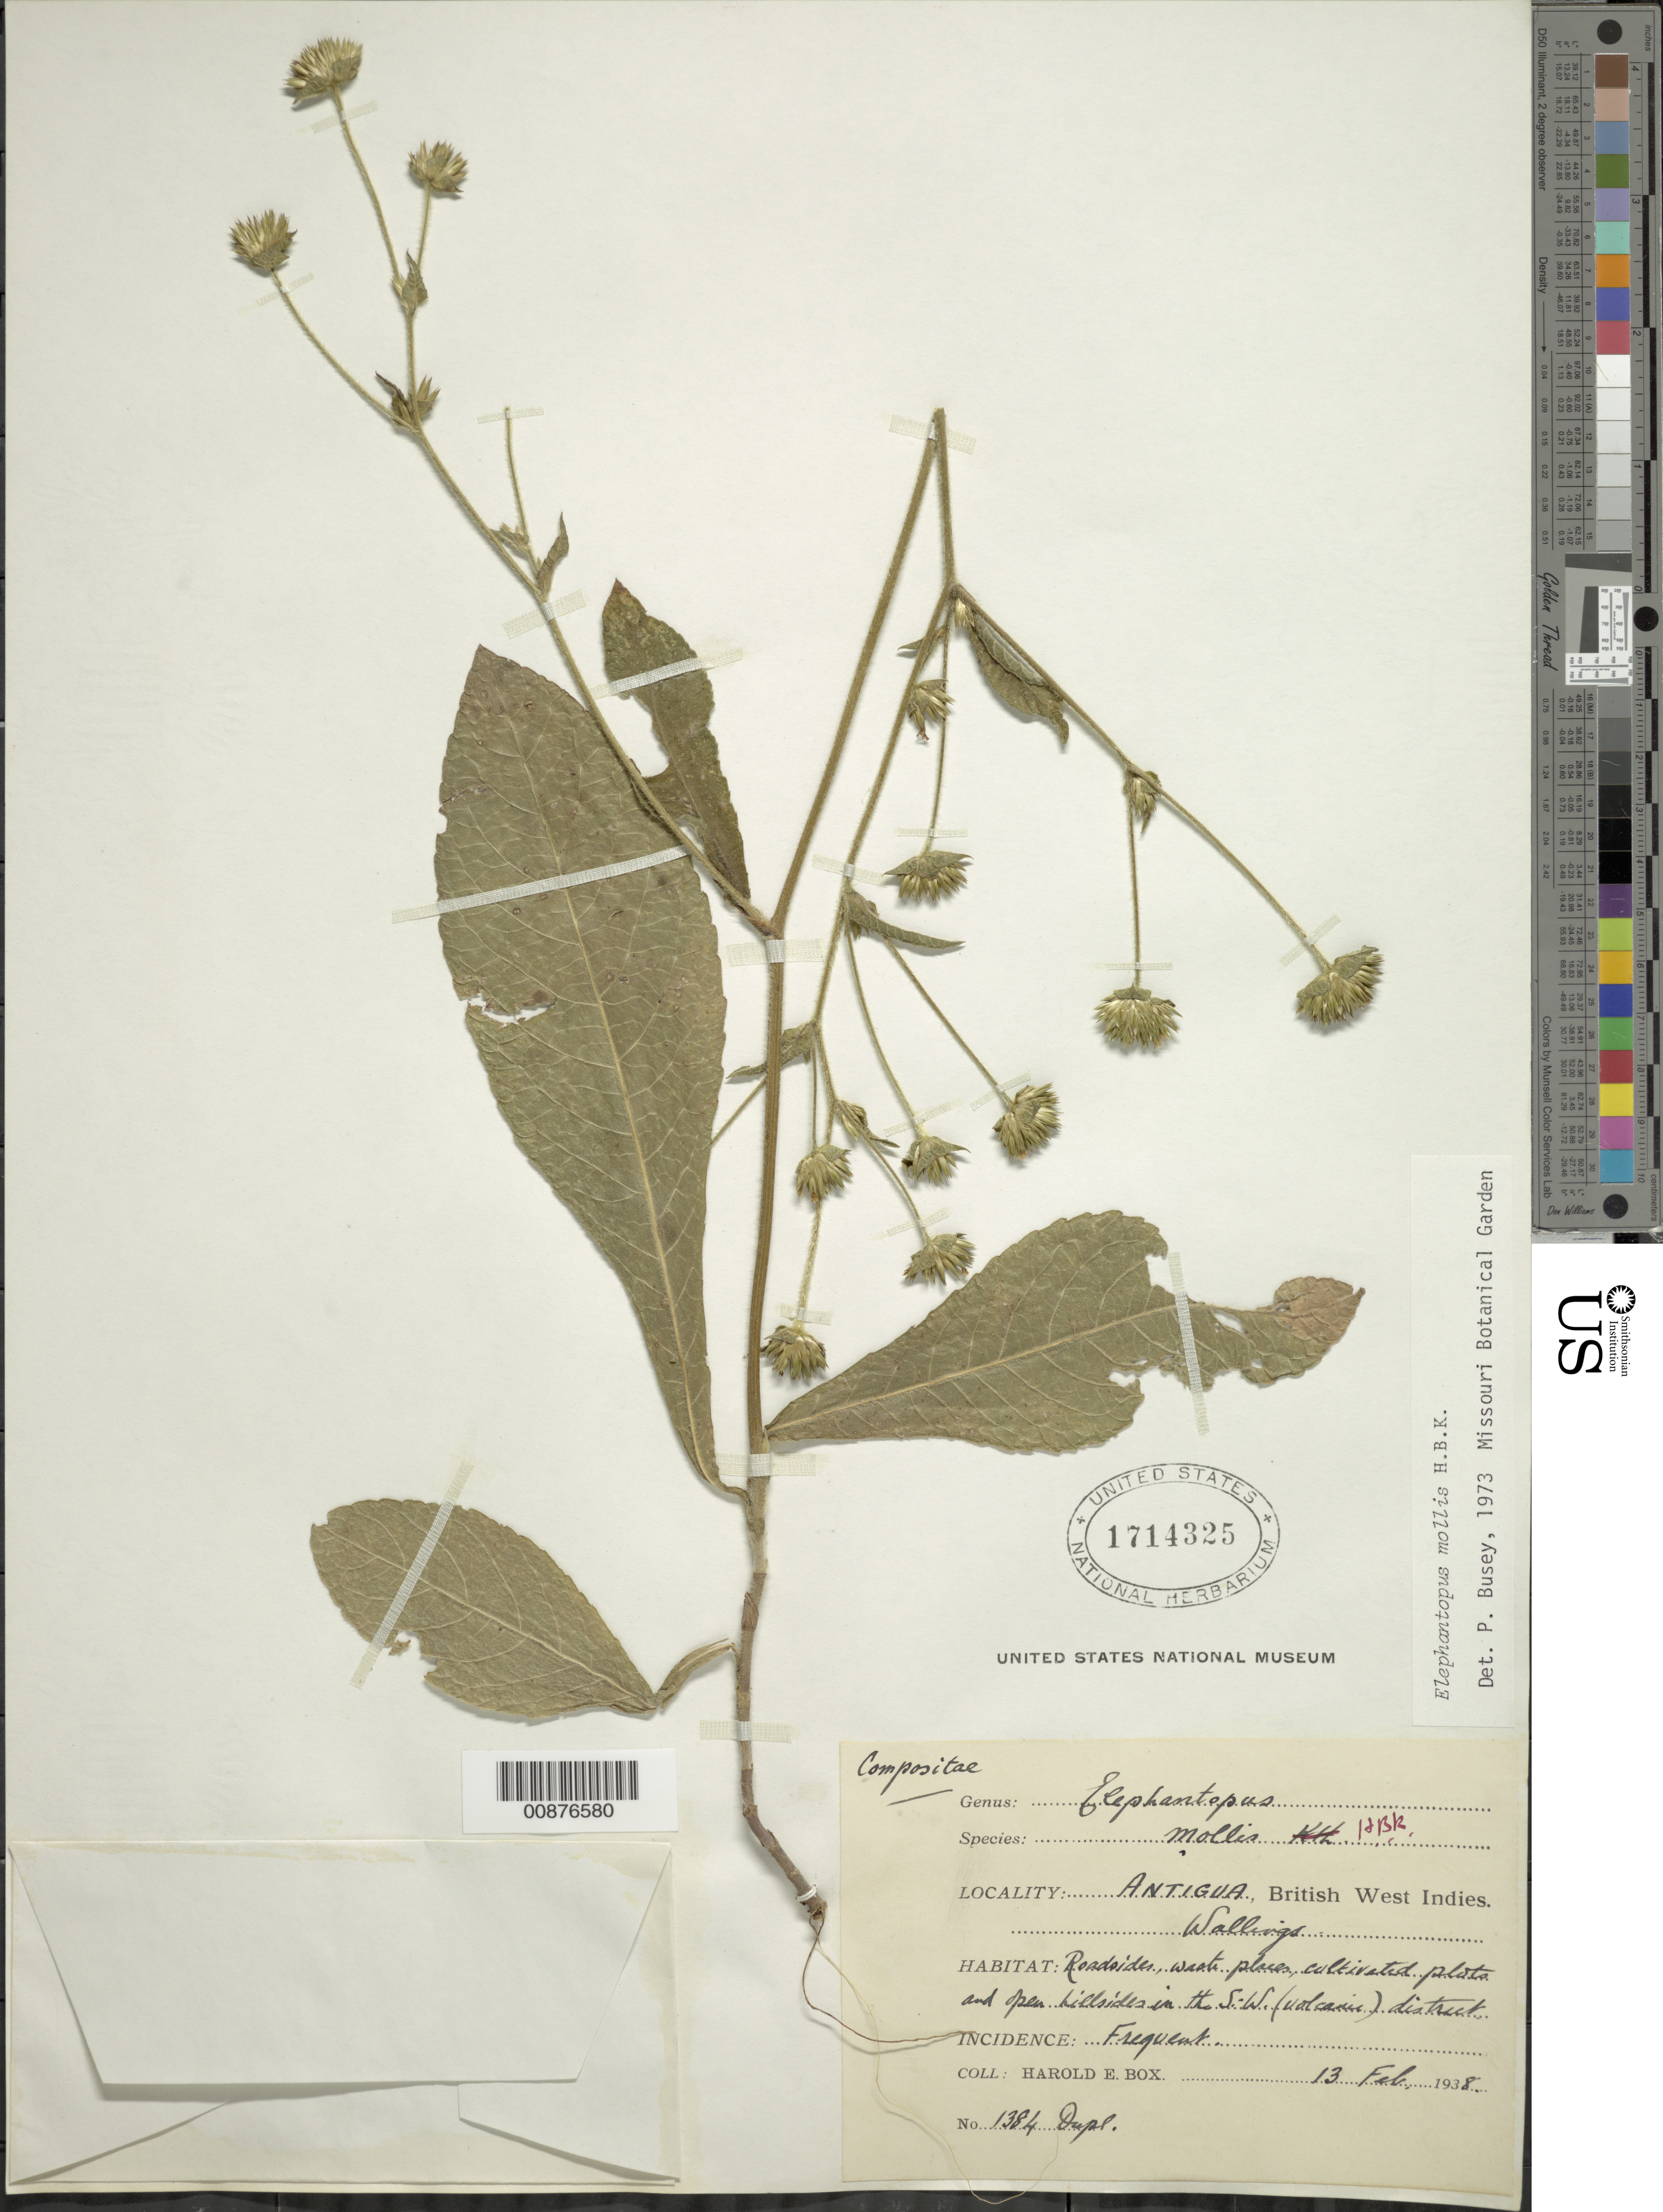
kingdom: Plantae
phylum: Tracheophyta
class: Magnoliopsida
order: Asterales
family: Asteraceae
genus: Elephantopus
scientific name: Elephantopus mollis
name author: Kunth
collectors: H. E. Box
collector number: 1384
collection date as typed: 13 Feb 1938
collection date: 1938-02-13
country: Antigua and Barbuda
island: Leeward Is.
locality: Wallings. SW (volcanic) district.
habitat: Roadside waste places, cultivated plots and open hillsides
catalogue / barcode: US 1714325